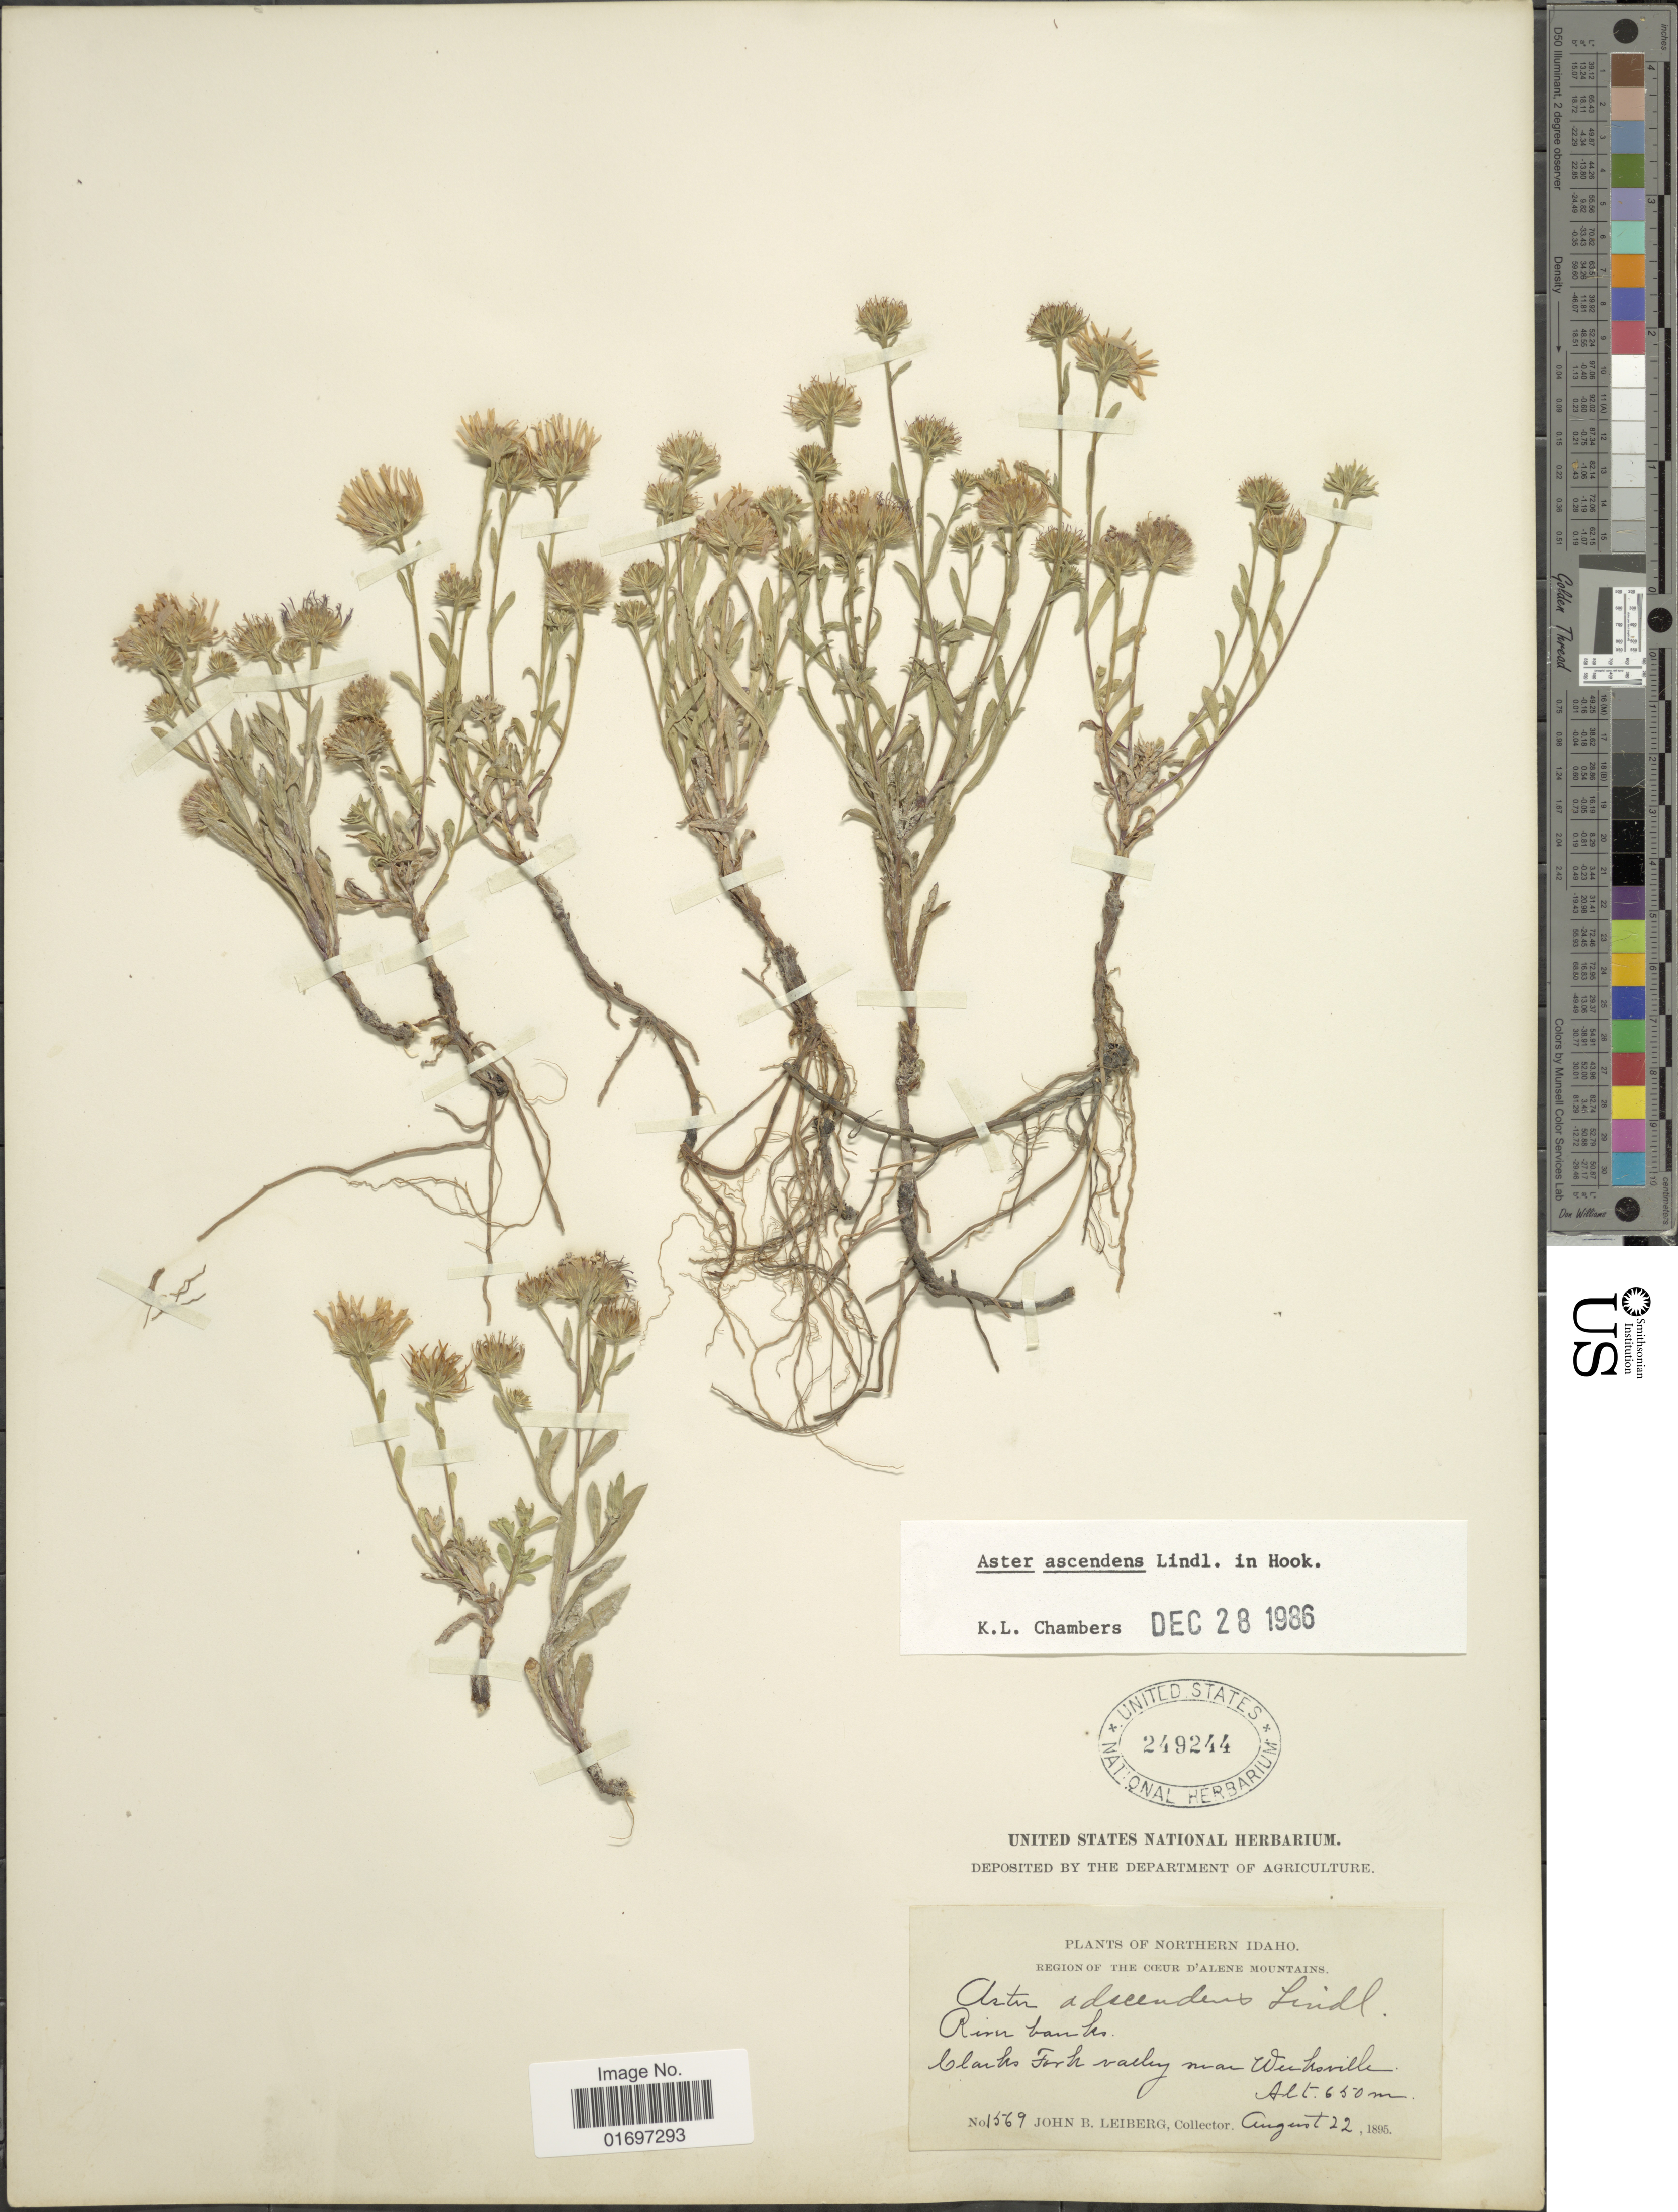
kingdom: Plantae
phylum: Tracheophyta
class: Magnoliopsida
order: Asterales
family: Asteraceae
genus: Symphyotrichum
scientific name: Symphyotrichum ascendens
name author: (Lindl.) G.L. Nesom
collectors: J. B. Leiberg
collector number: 1569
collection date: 1895-08-22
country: United States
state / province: Idaho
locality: Northern Idaho. Region of the Coeur D'Alene Mountains. River banks. Clarks Fork valley near Weeksville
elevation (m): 650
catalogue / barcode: US 249244